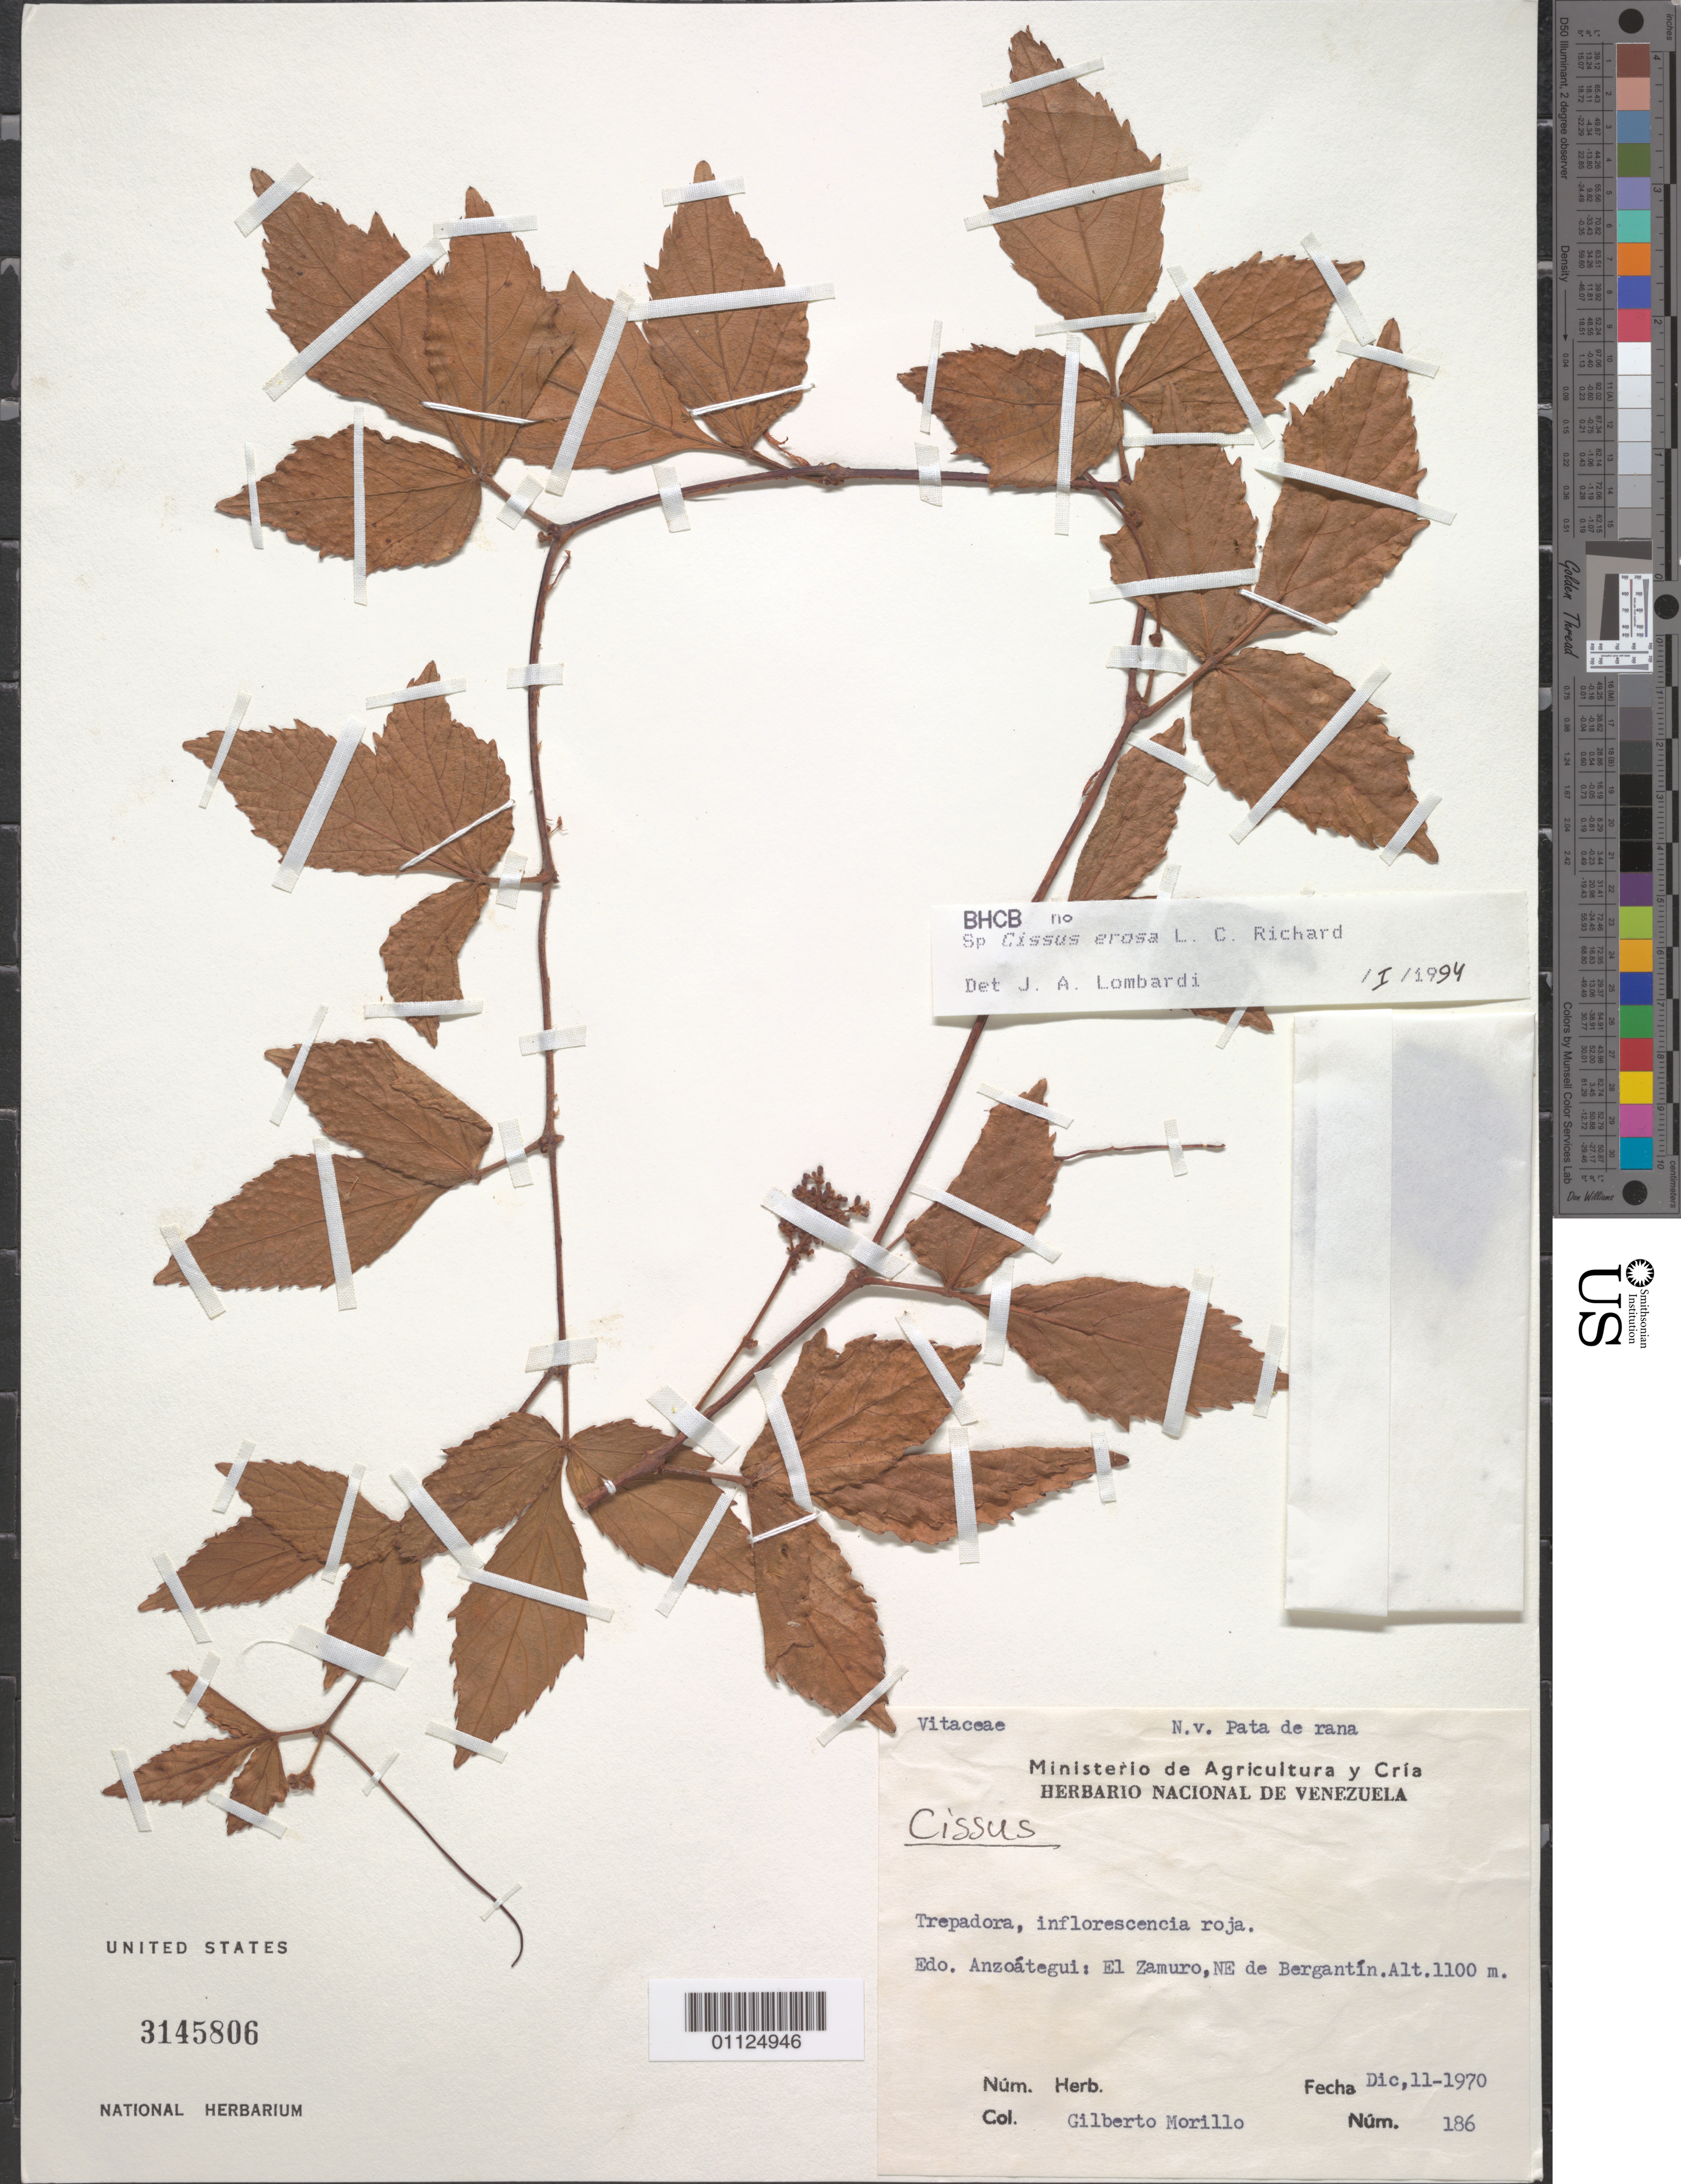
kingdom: Plantae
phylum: Tracheophyta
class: Magnoliopsida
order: Vitales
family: Vitaceae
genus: Cissus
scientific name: Cissus erosa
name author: Rich.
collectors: G. N. Morillo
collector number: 186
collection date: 1970-12-11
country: Venezuela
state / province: Anzoátegui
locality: El Zamuro, NE de Bergantin.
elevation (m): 1100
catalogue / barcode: US 3145806